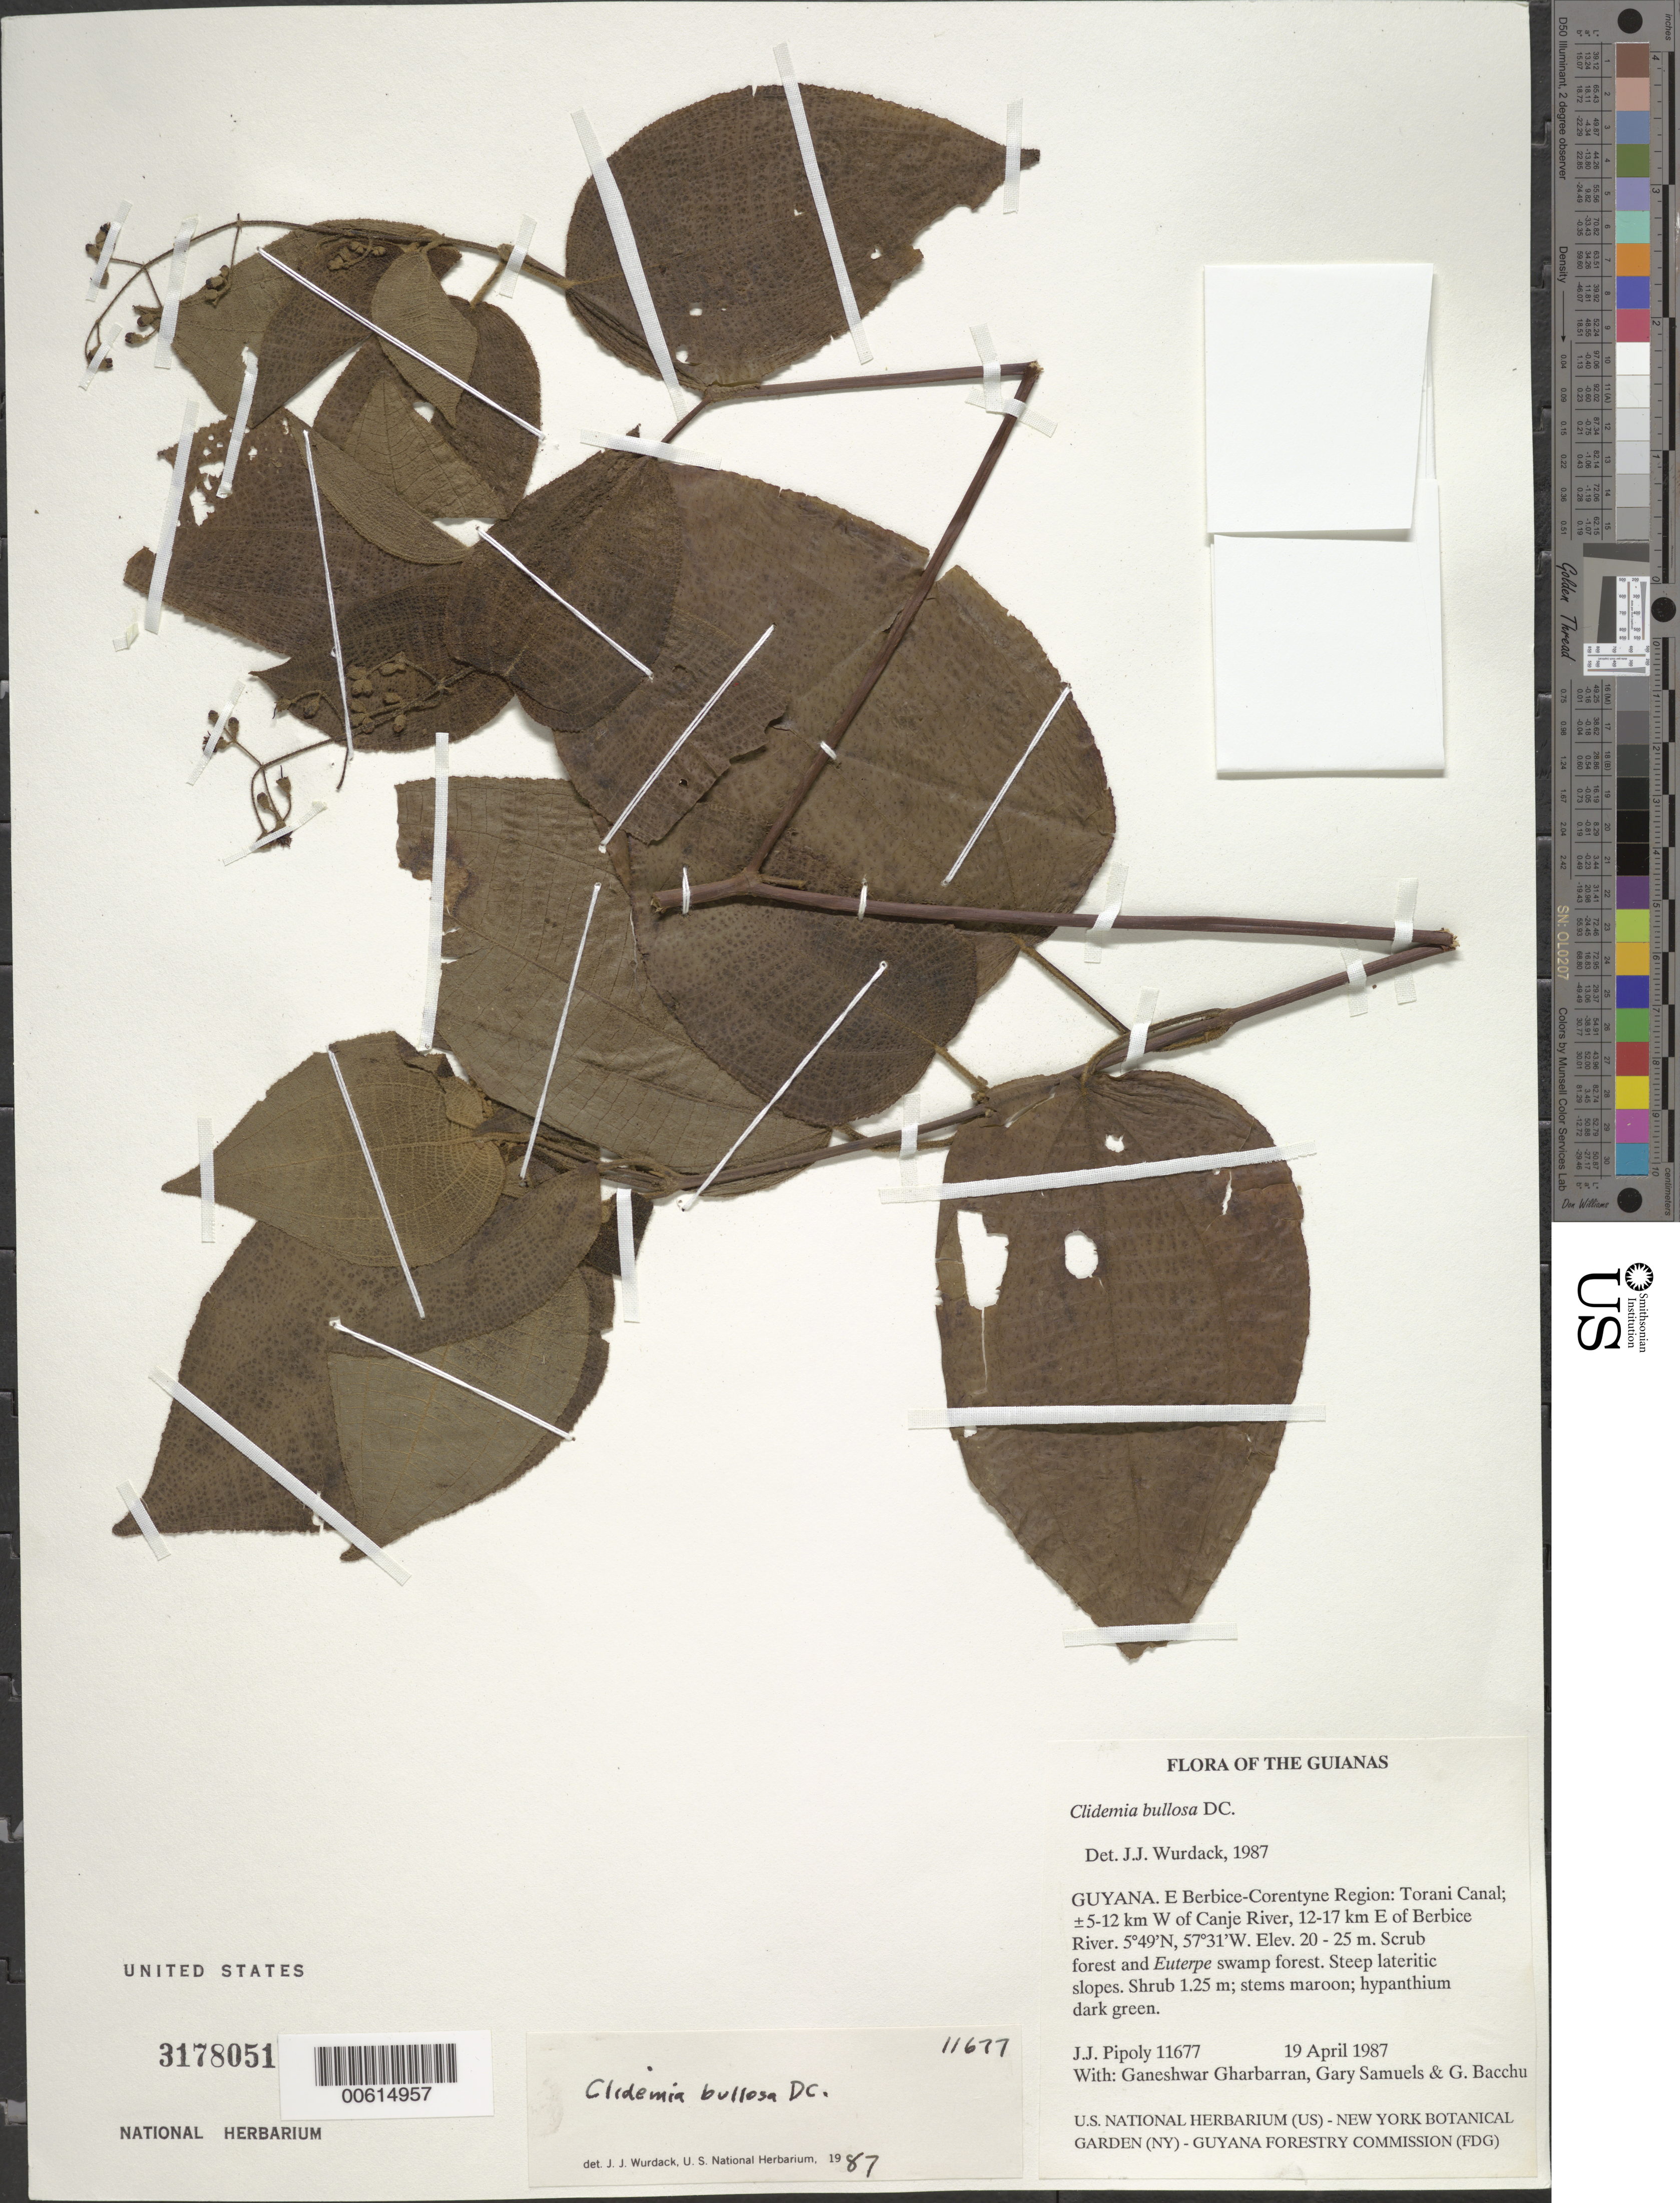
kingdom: Plantae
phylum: Tracheophyta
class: Magnoliopsida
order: Myrtales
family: Melastomataceae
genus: Clidemia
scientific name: Clidemia bullosa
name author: DC.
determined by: Wurdack, John J., (US), US (UNITED STATES)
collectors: J. J. Pipoly, G. Gharbarran, G. Samuels & G. Bacchus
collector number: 11677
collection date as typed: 19 April 1987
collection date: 1987-04-19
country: Guyana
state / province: E. Berbice-Corentyne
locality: Torani Canal; ±5-12 km W of Canje River, 12-17 km E of Berbice River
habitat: Scrub forest and Euterpe Swamp forestSteep lateritic slopes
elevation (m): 20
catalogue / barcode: US 3178051